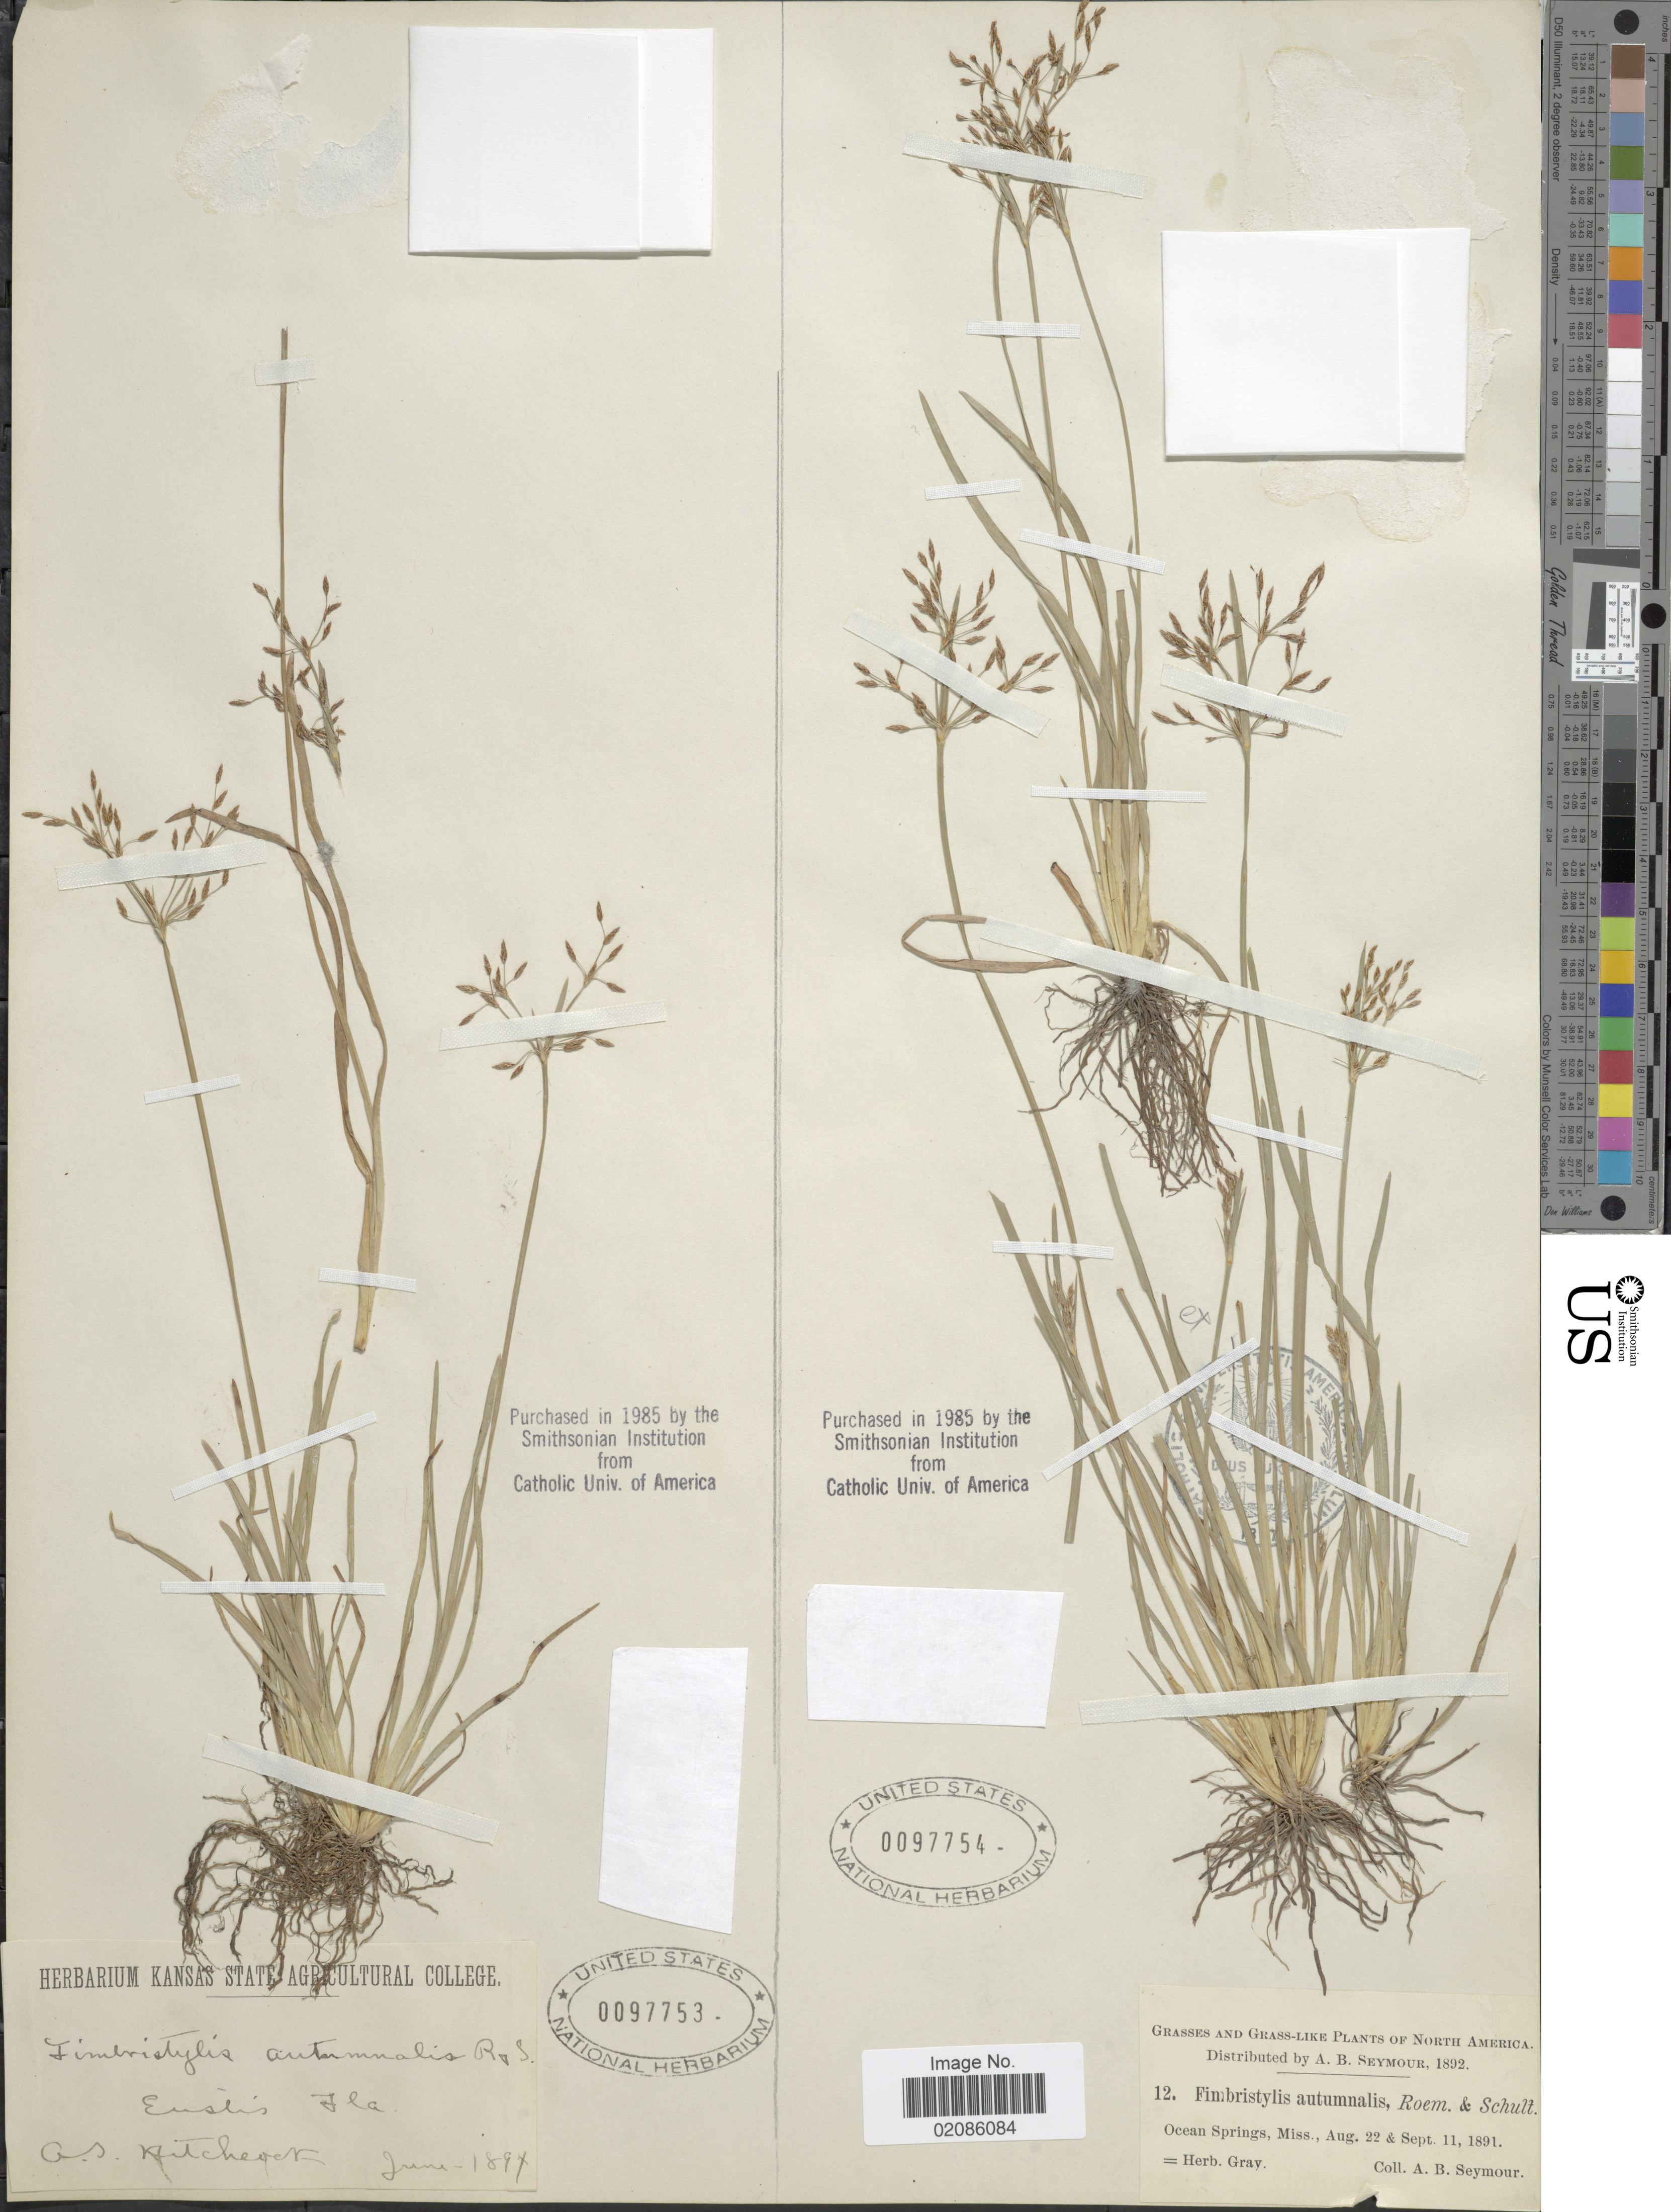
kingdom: Plantae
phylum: Tracheophyta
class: Liliopsida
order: Poales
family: Cyperaceae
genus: Fimbristylis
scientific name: Fimbristylis autumnalis (L.) Roem. & Schult.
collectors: G. Aitchevek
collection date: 1897-06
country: United States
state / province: Florida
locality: Eustis, Fla.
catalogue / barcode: US 97753